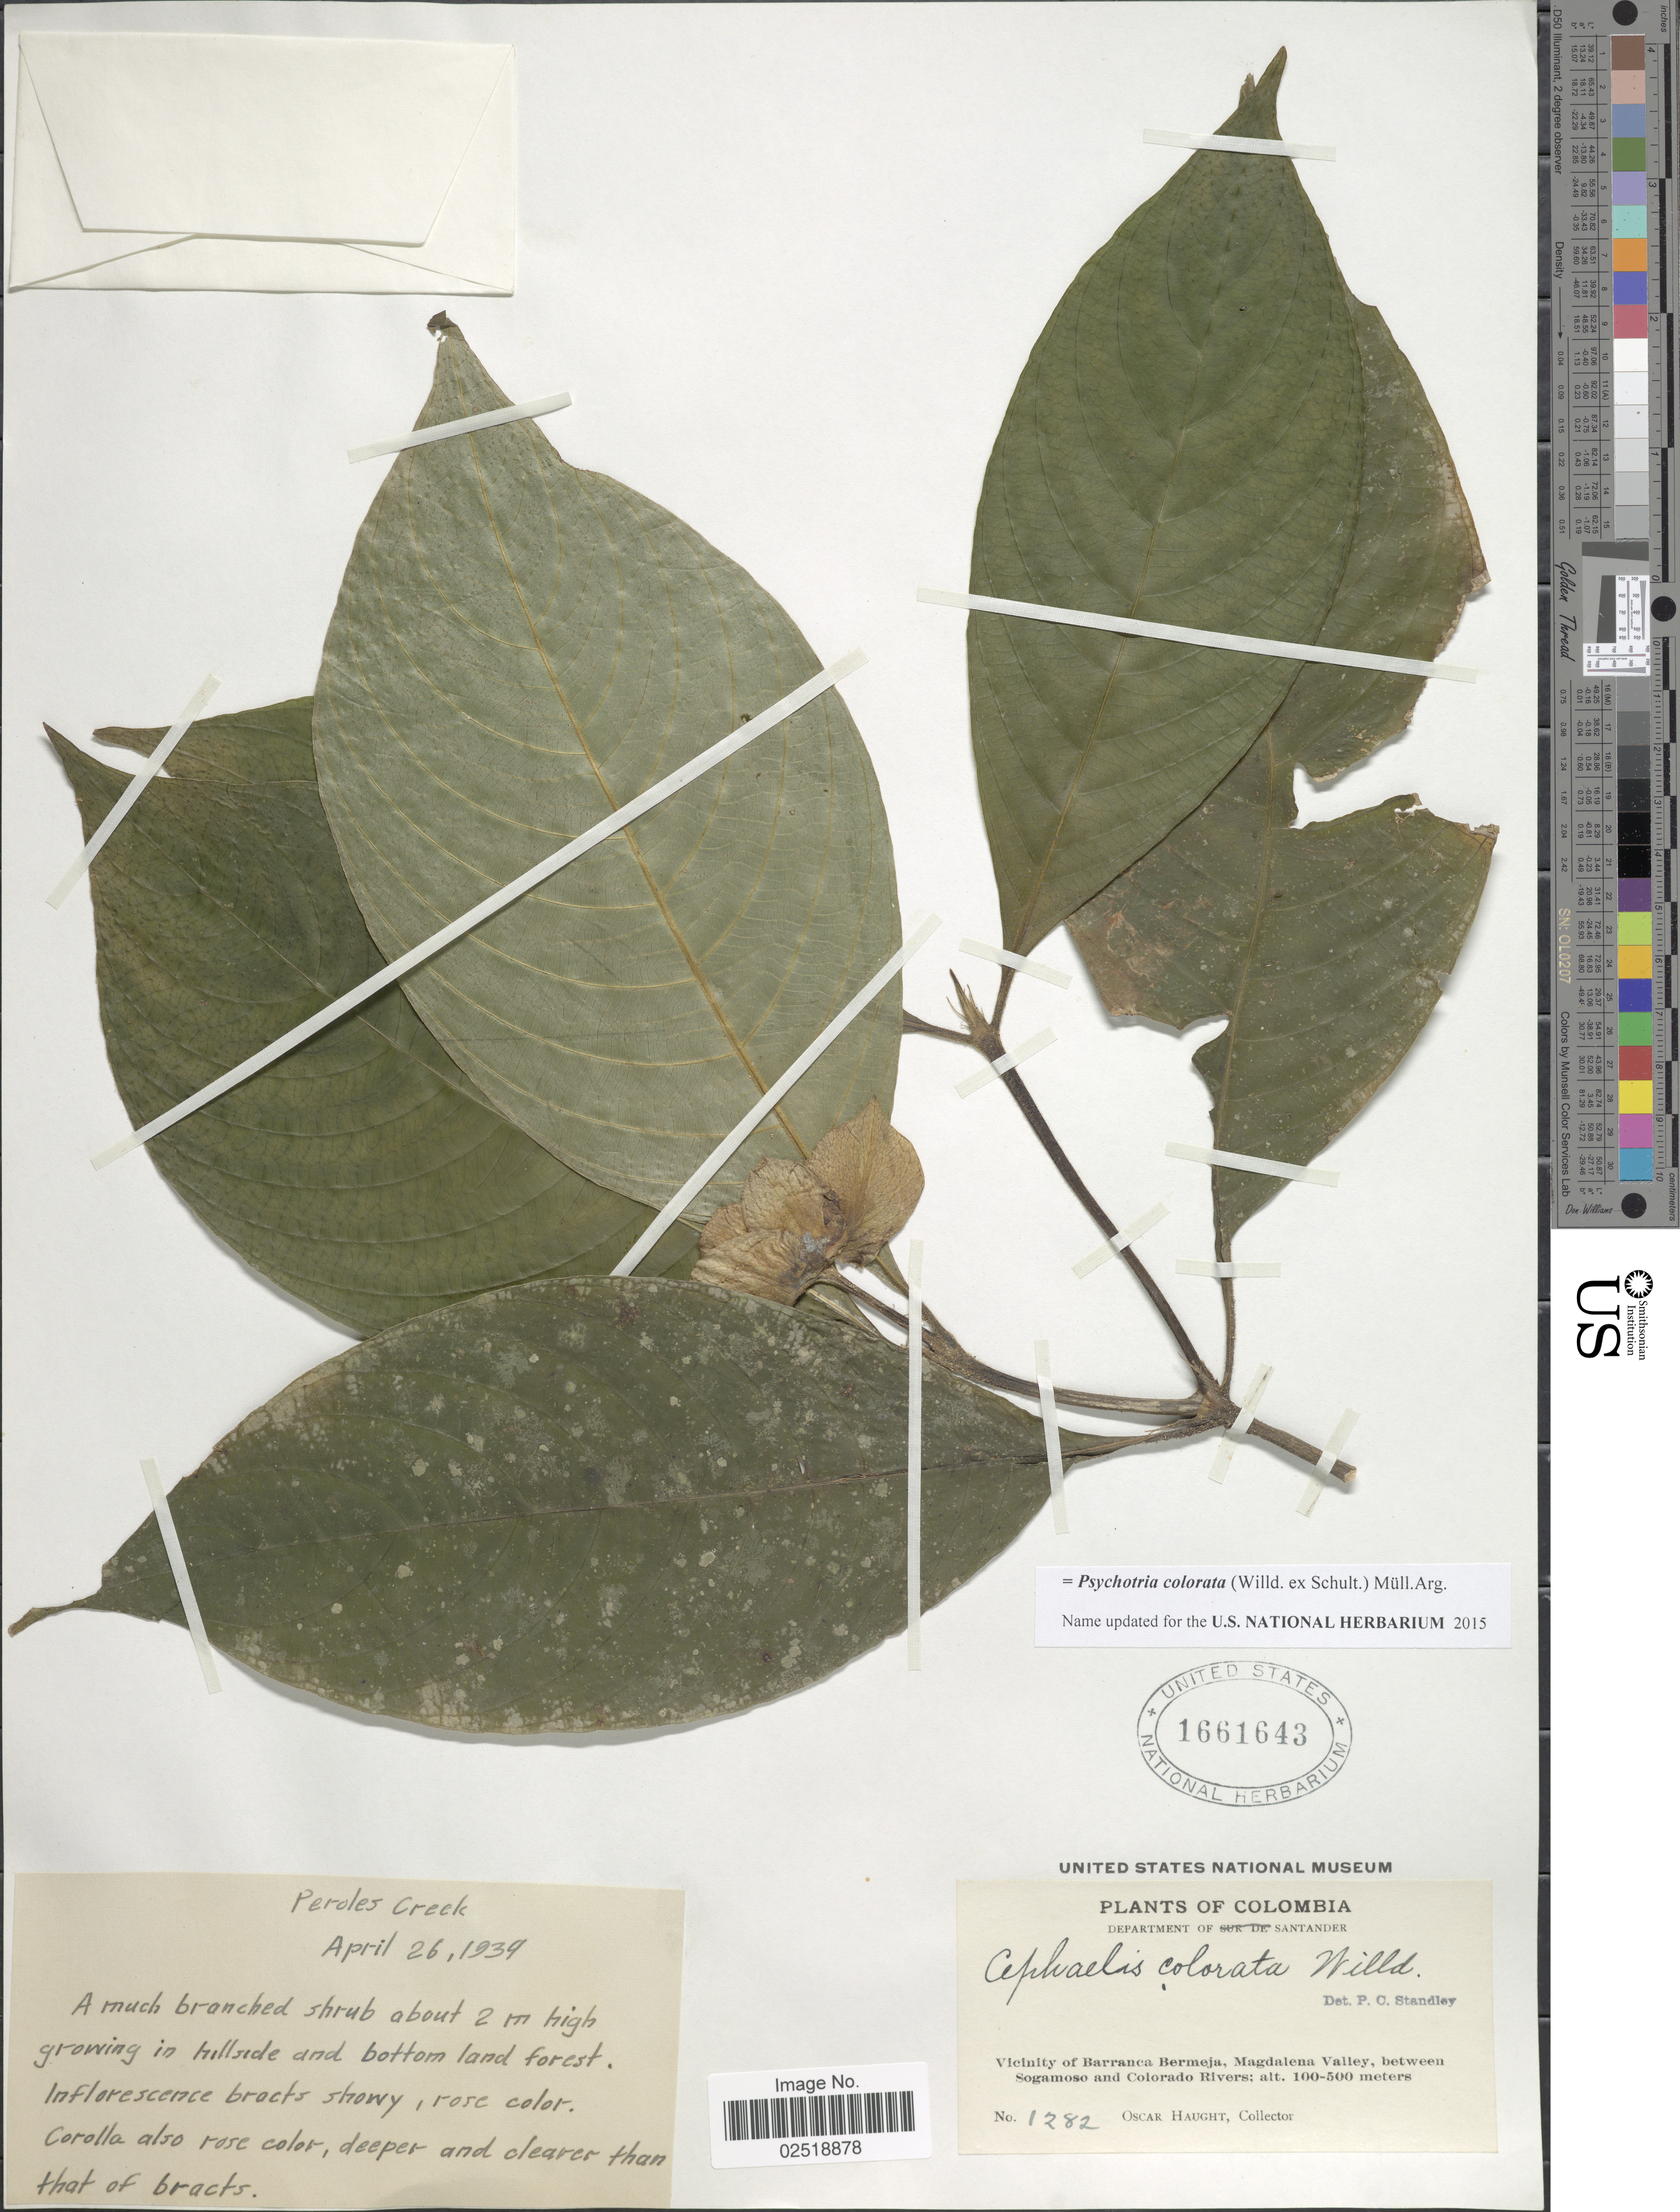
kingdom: Plantae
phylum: Tracheophyta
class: Magnoliopsida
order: Gentianales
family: Rubiaceae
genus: Palicourea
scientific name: Palicourea colorata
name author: (Hoffmanns. ex Roem. & Schult.) Delprete & J.H. Kirkbr.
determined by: Kirkbride, J. H., Jr.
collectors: O. Haught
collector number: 1282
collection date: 1939-04-26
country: Colombia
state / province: Santander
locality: Department of Santamder, Vicinity of Barranca Bermeja, Magdalena Valley, between Sogamoso and Colorado Rivers, growing in hillside and bottom land forest. Peroles Creek.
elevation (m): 100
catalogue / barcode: US 1661643